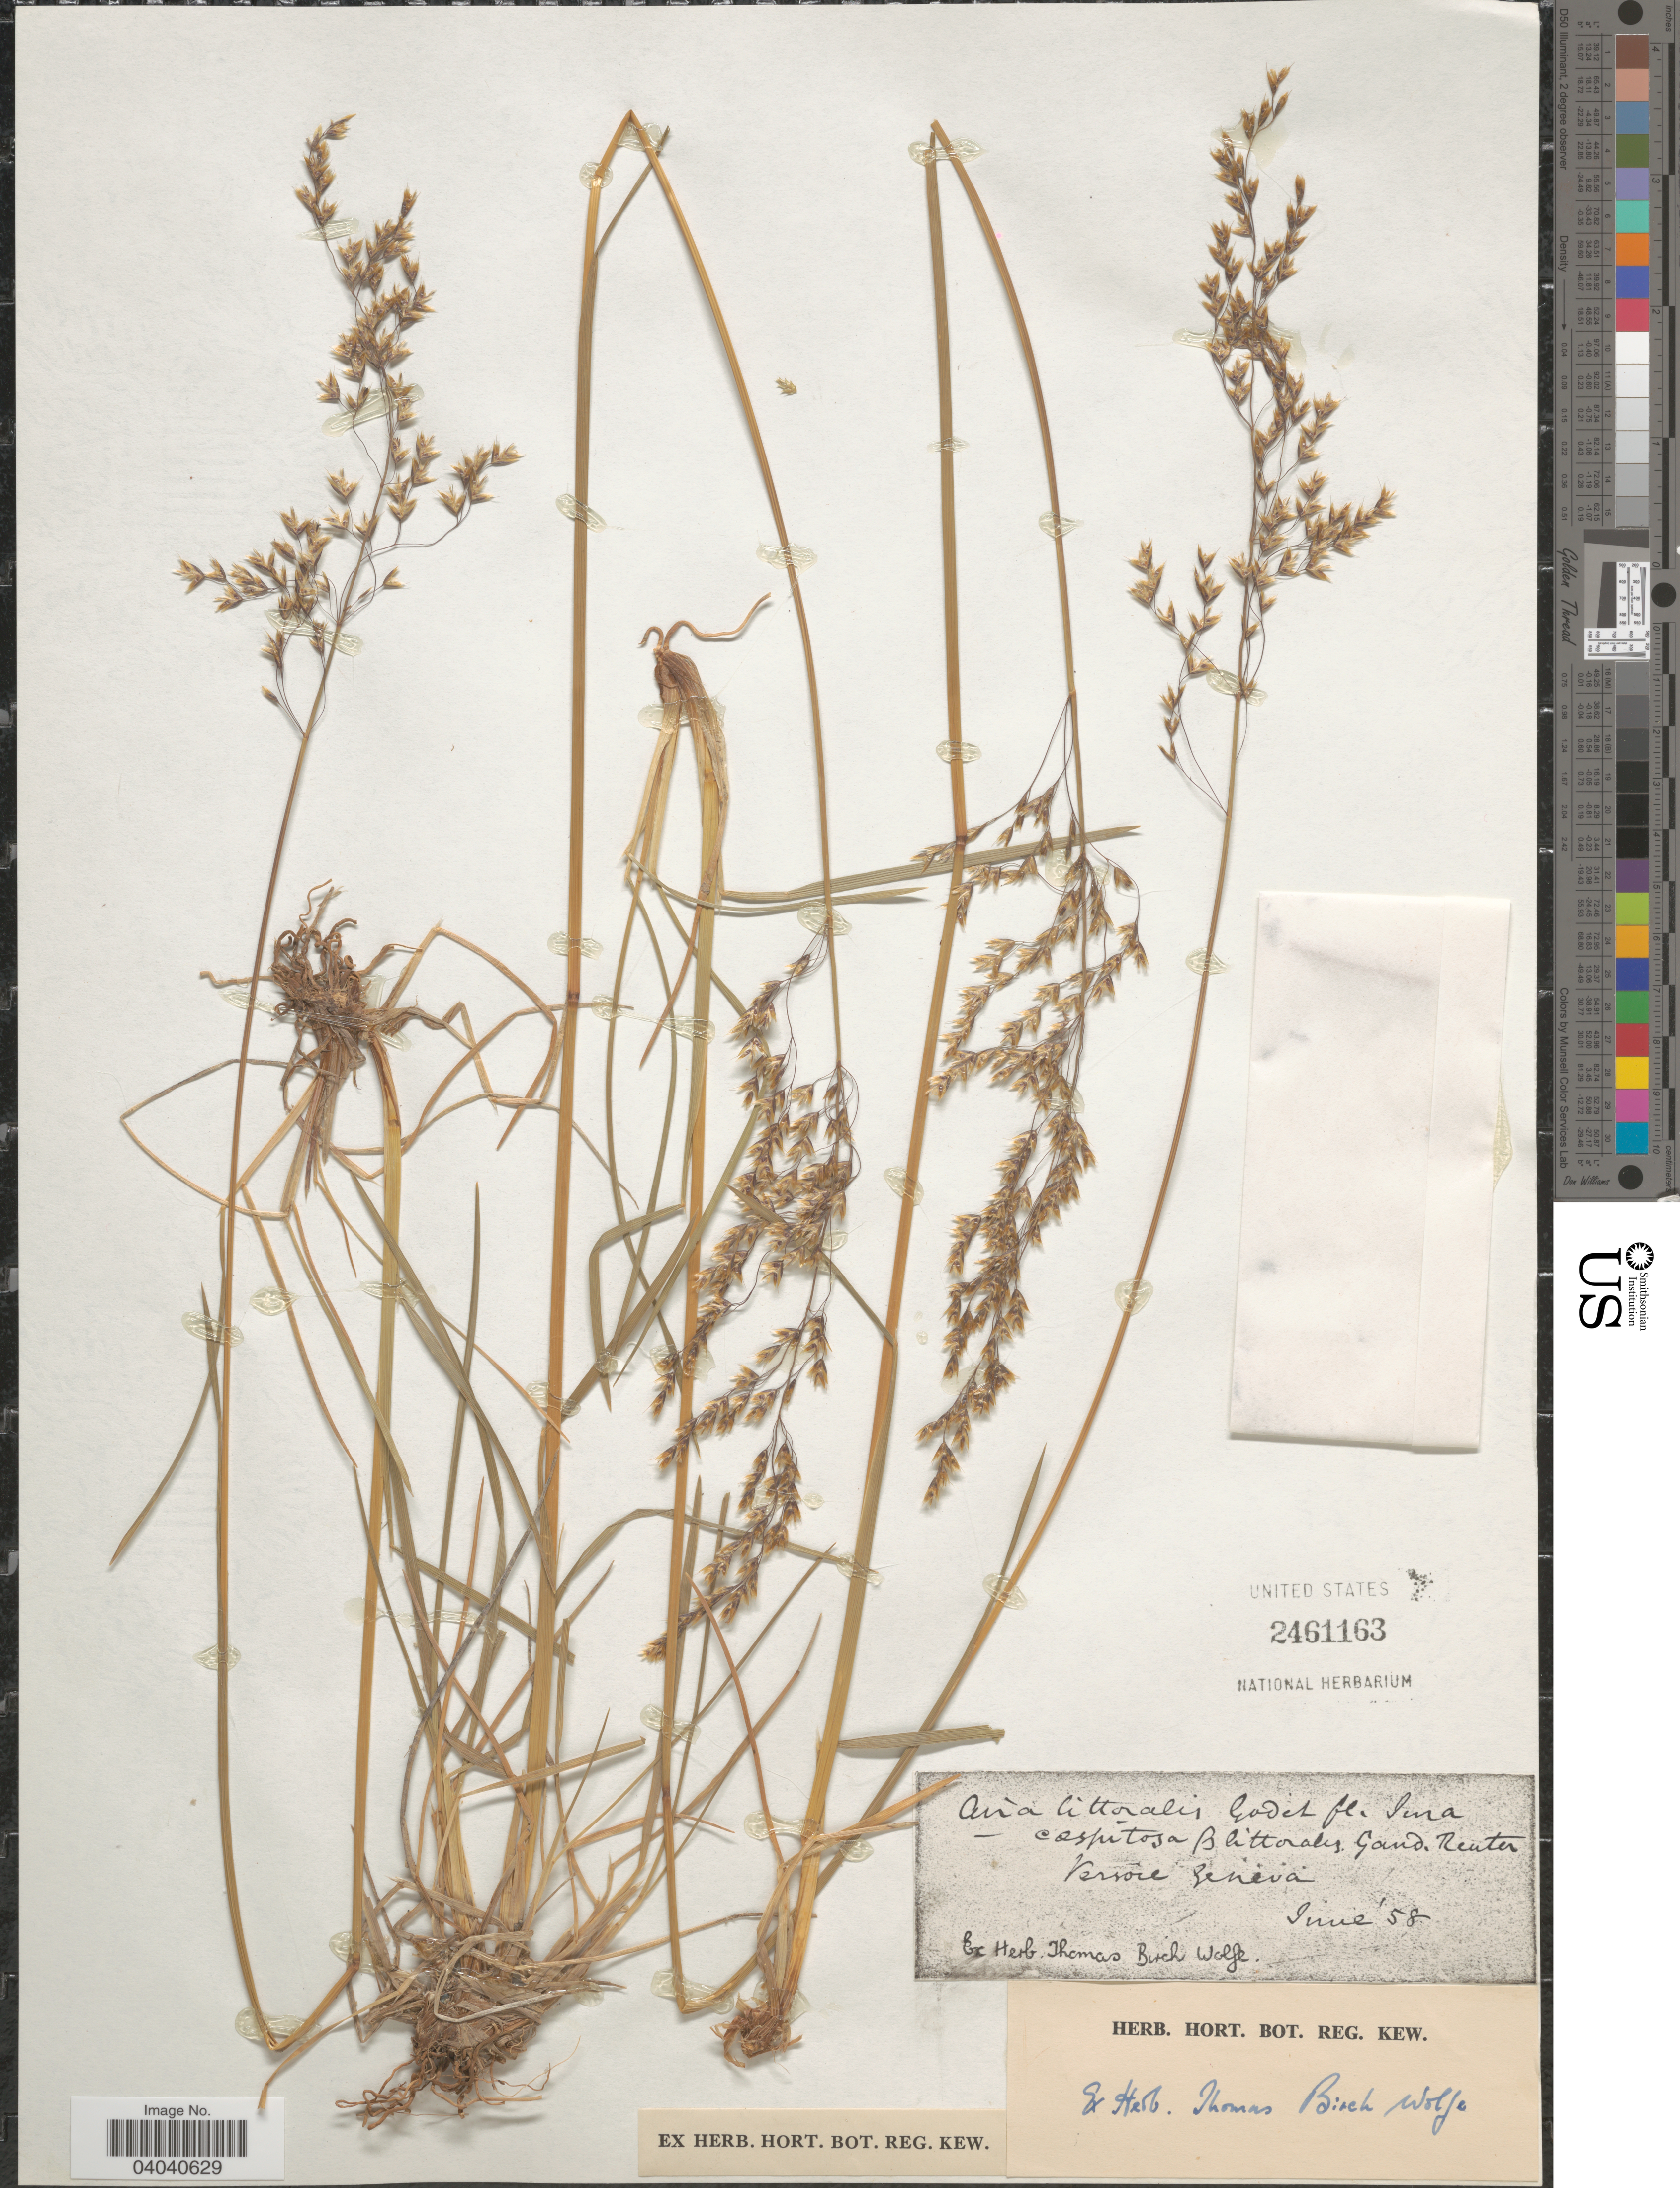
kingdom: Plantae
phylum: Tracheophyta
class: Liliopsida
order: Poales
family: Poaceae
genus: Deschampsia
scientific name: Deschampsia cespitosa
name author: (L.) P. Beauv.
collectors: Ex herb. Thomas Birch Wolfe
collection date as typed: Transcribed d/m/y: /6/58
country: Switzerland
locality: Versoix Geneva.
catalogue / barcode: US 2461163